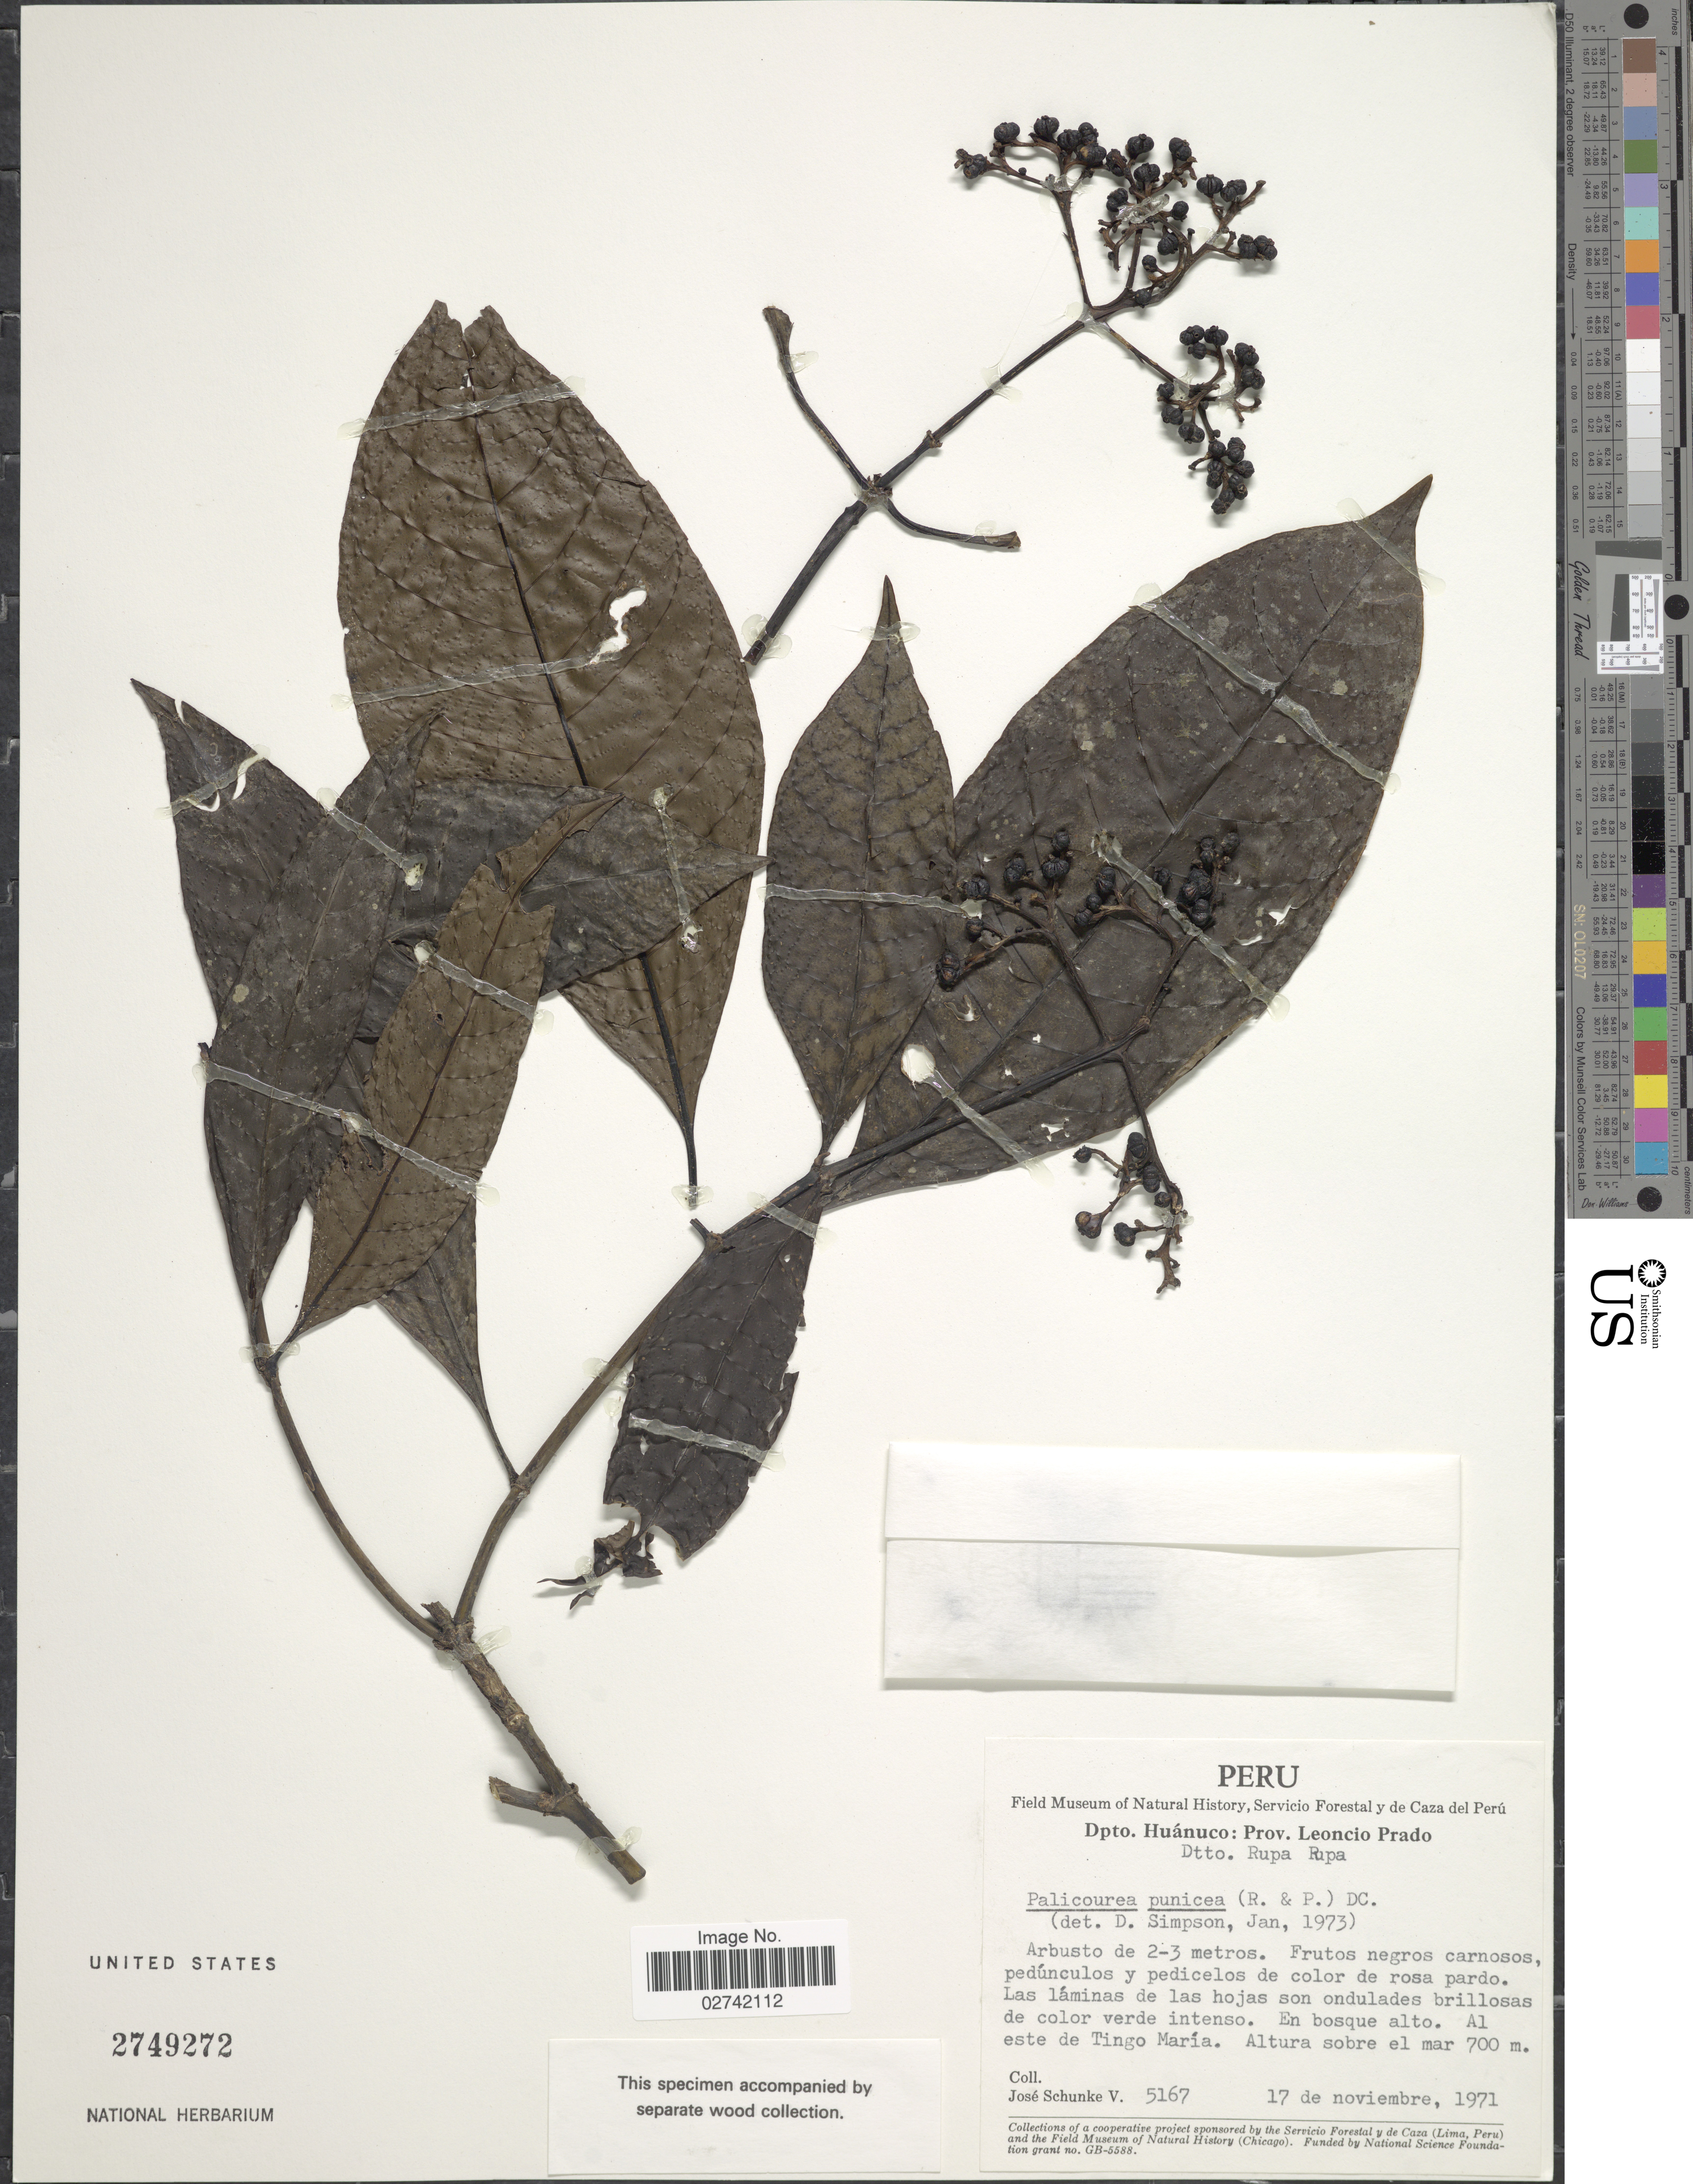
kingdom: Plantae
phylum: Tracheophyta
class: Magnoliopsida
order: Gentianales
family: Rubiaceae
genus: Palicourea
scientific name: Palicourea punicea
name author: (Ruiz & Pav.) DC.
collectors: J. Schunke Vigo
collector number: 5167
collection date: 1971-11-17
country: Peru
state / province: Huánuco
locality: Prov. Leoncio Prado, Dtto. Rupa Rupa, En bosque alto, Al este de Tingo Maria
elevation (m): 700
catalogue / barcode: US 2749272